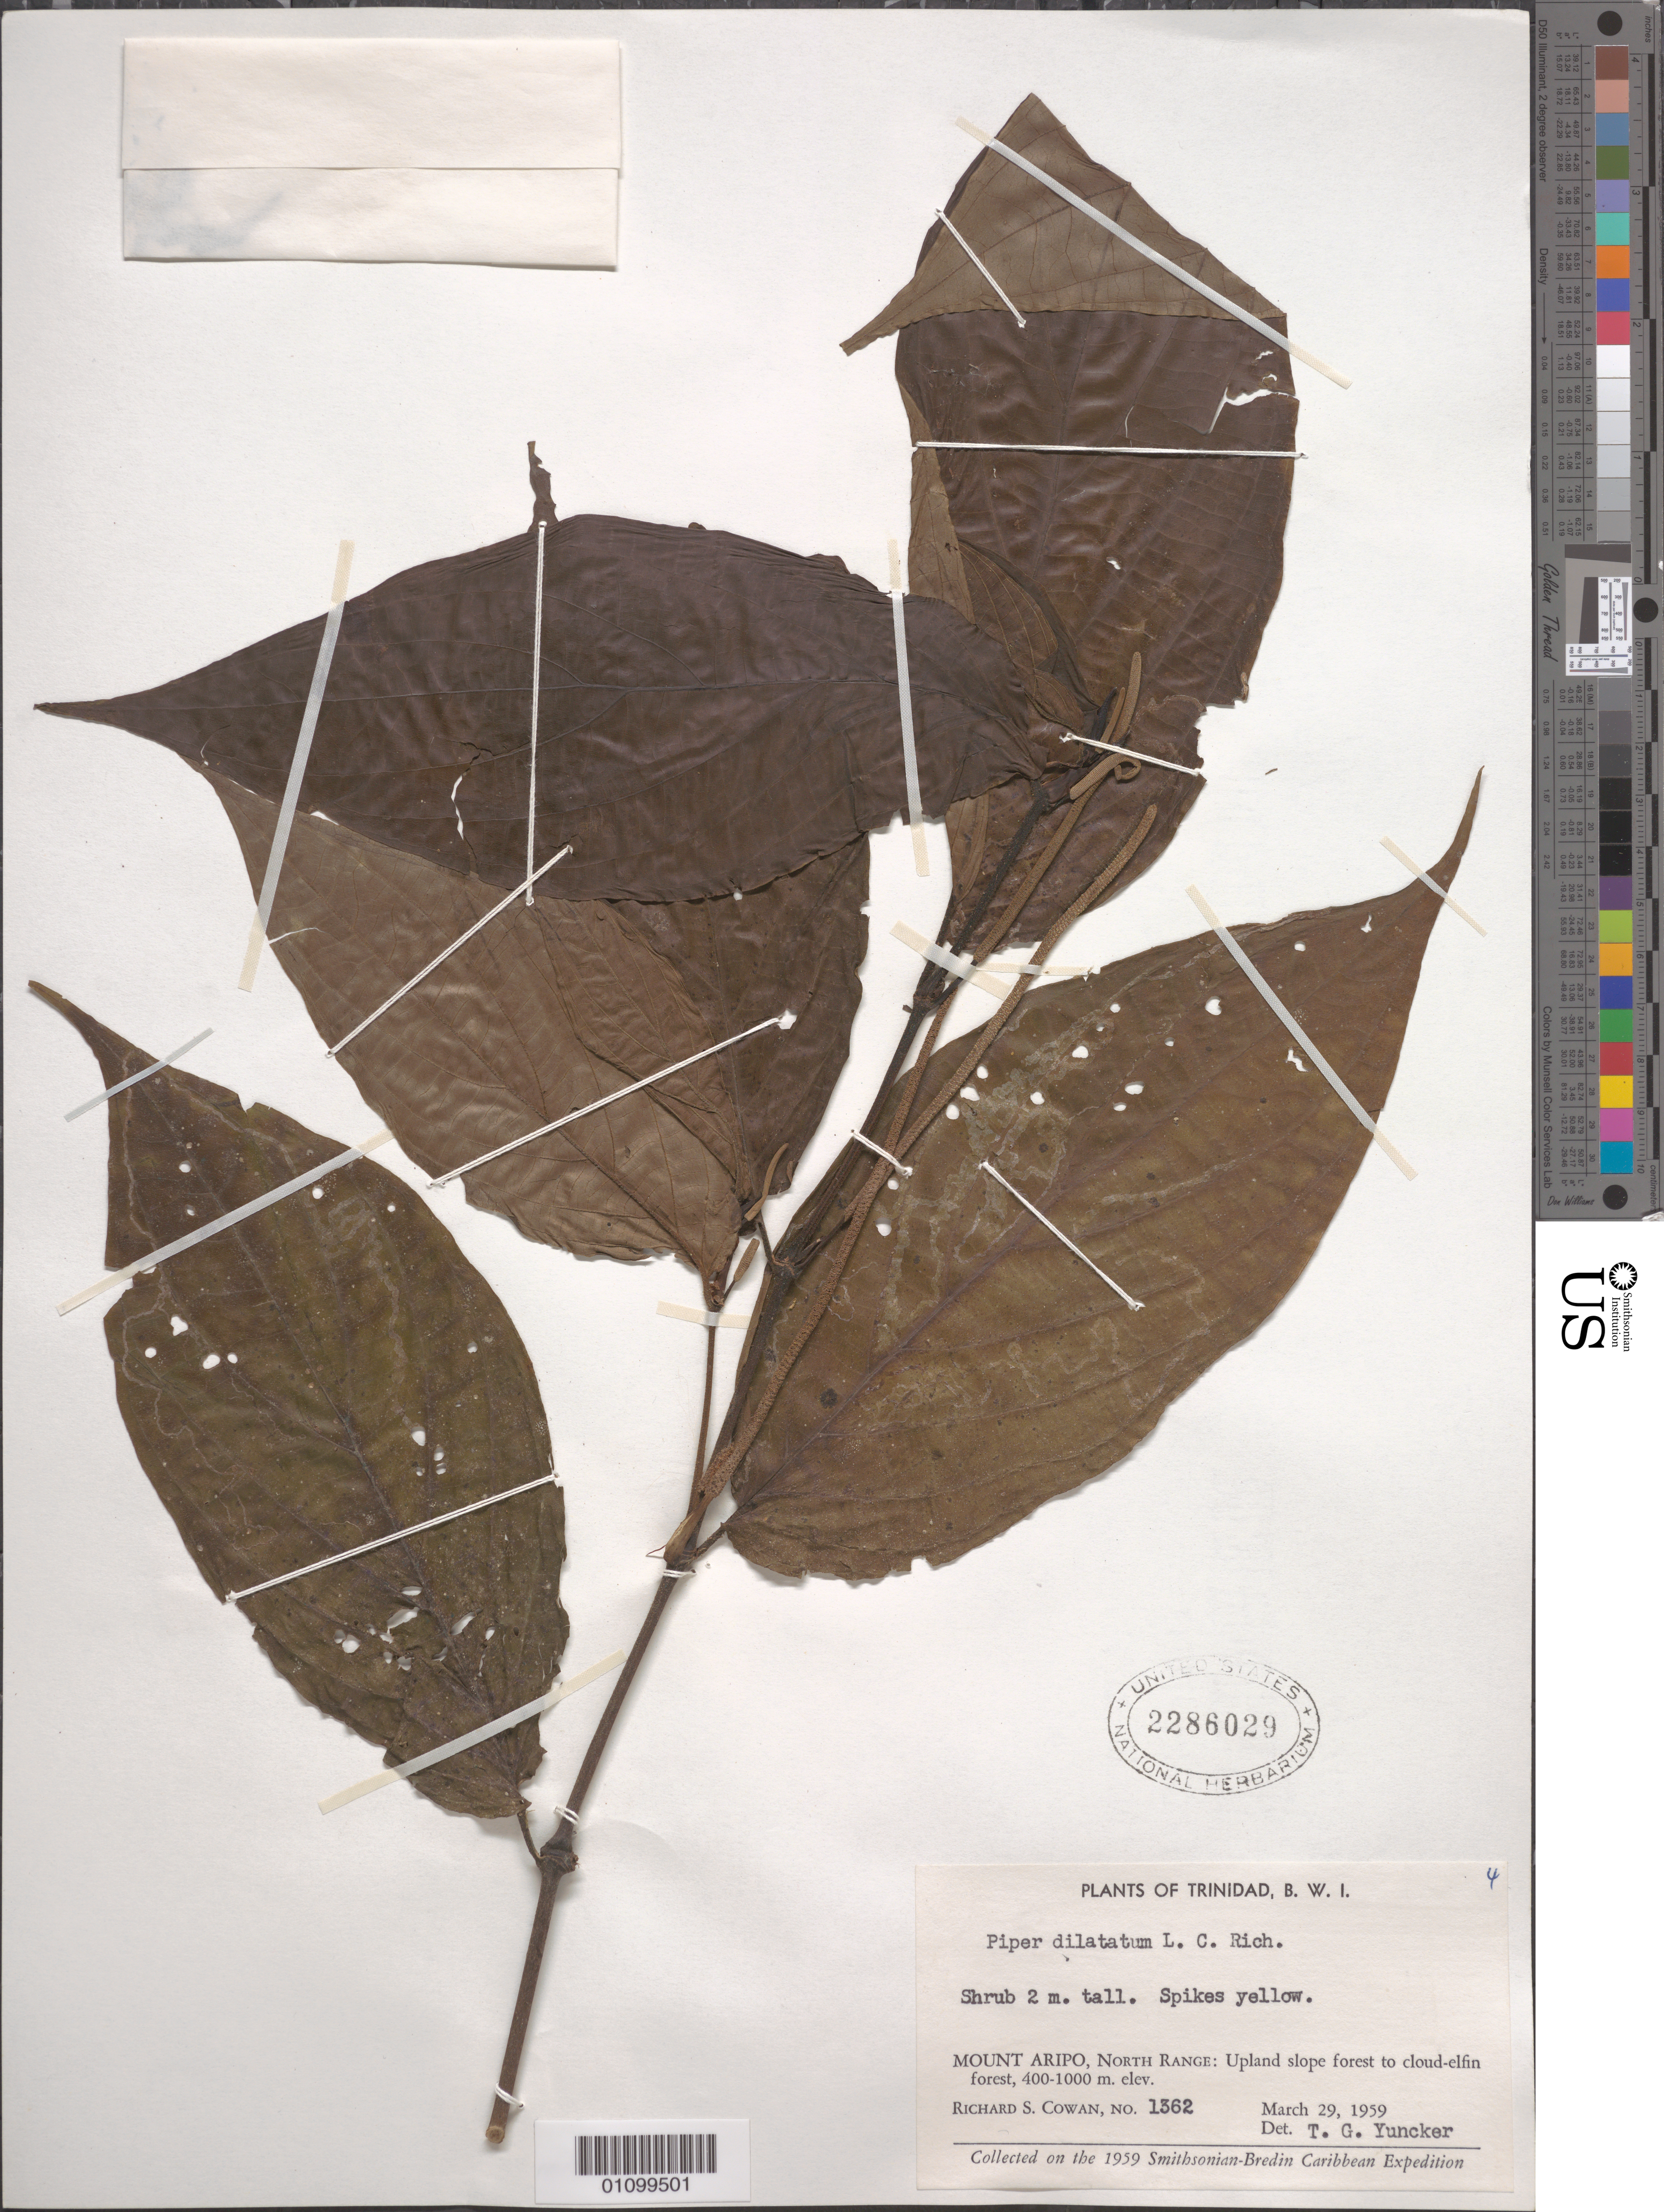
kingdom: Plantae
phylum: Tracheophyta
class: Magnoliopsida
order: Piperales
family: Piperaceae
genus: Piper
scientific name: Piper dilatatum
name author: Rich.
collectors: R. S. Cowan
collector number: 1362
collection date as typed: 29 Mar 1959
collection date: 1959-03-29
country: Trinidad and Tobago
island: Trinidad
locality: Mount Aripo, North Range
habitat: Upland Slope forest to cloud-elfin forest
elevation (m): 400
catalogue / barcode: US 2286029